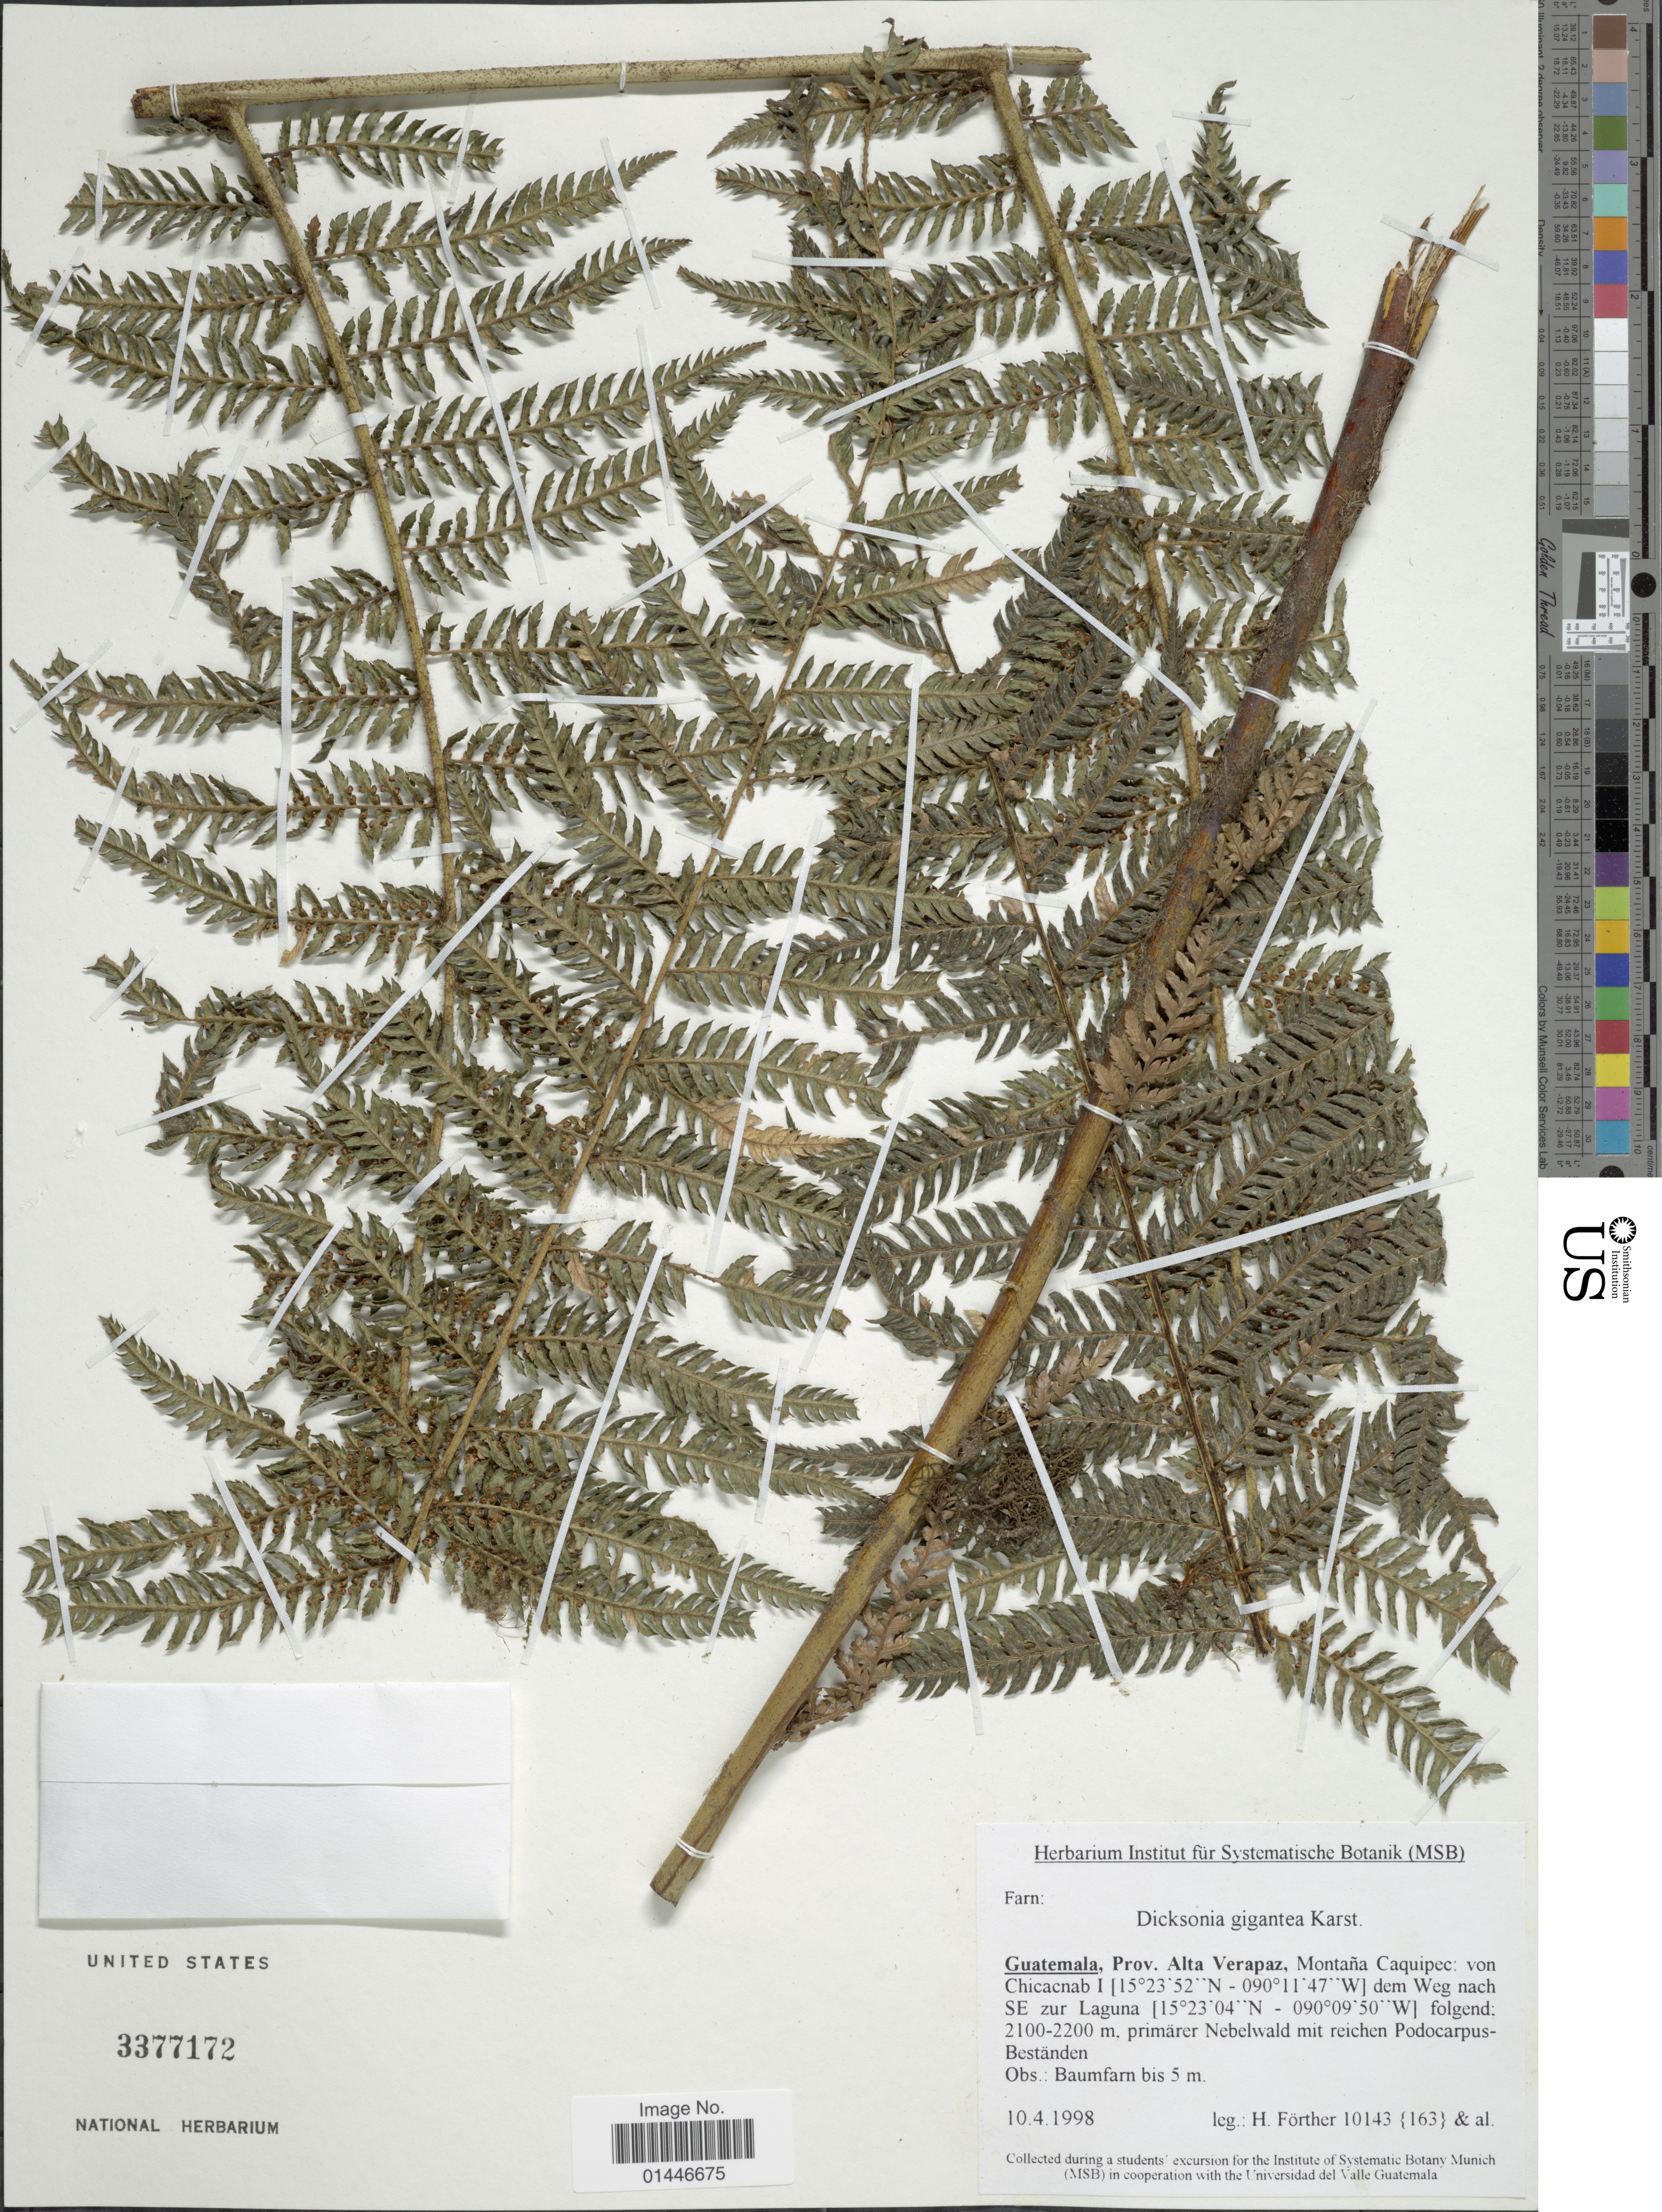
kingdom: Plantae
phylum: Tracheophyta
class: Polypodiopsida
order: Cyatheales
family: Dicksoniaceae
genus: Dicksonia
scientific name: Dicksonia gigantea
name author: H. Karst.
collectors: H. Förther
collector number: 10143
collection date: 1998-04-10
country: Guatemala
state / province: Alta Verapaz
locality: Montana Caquipec: von Chicacnab 1 dem Weg nach SE zur Laguna folgend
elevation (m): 2100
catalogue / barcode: US 3377172